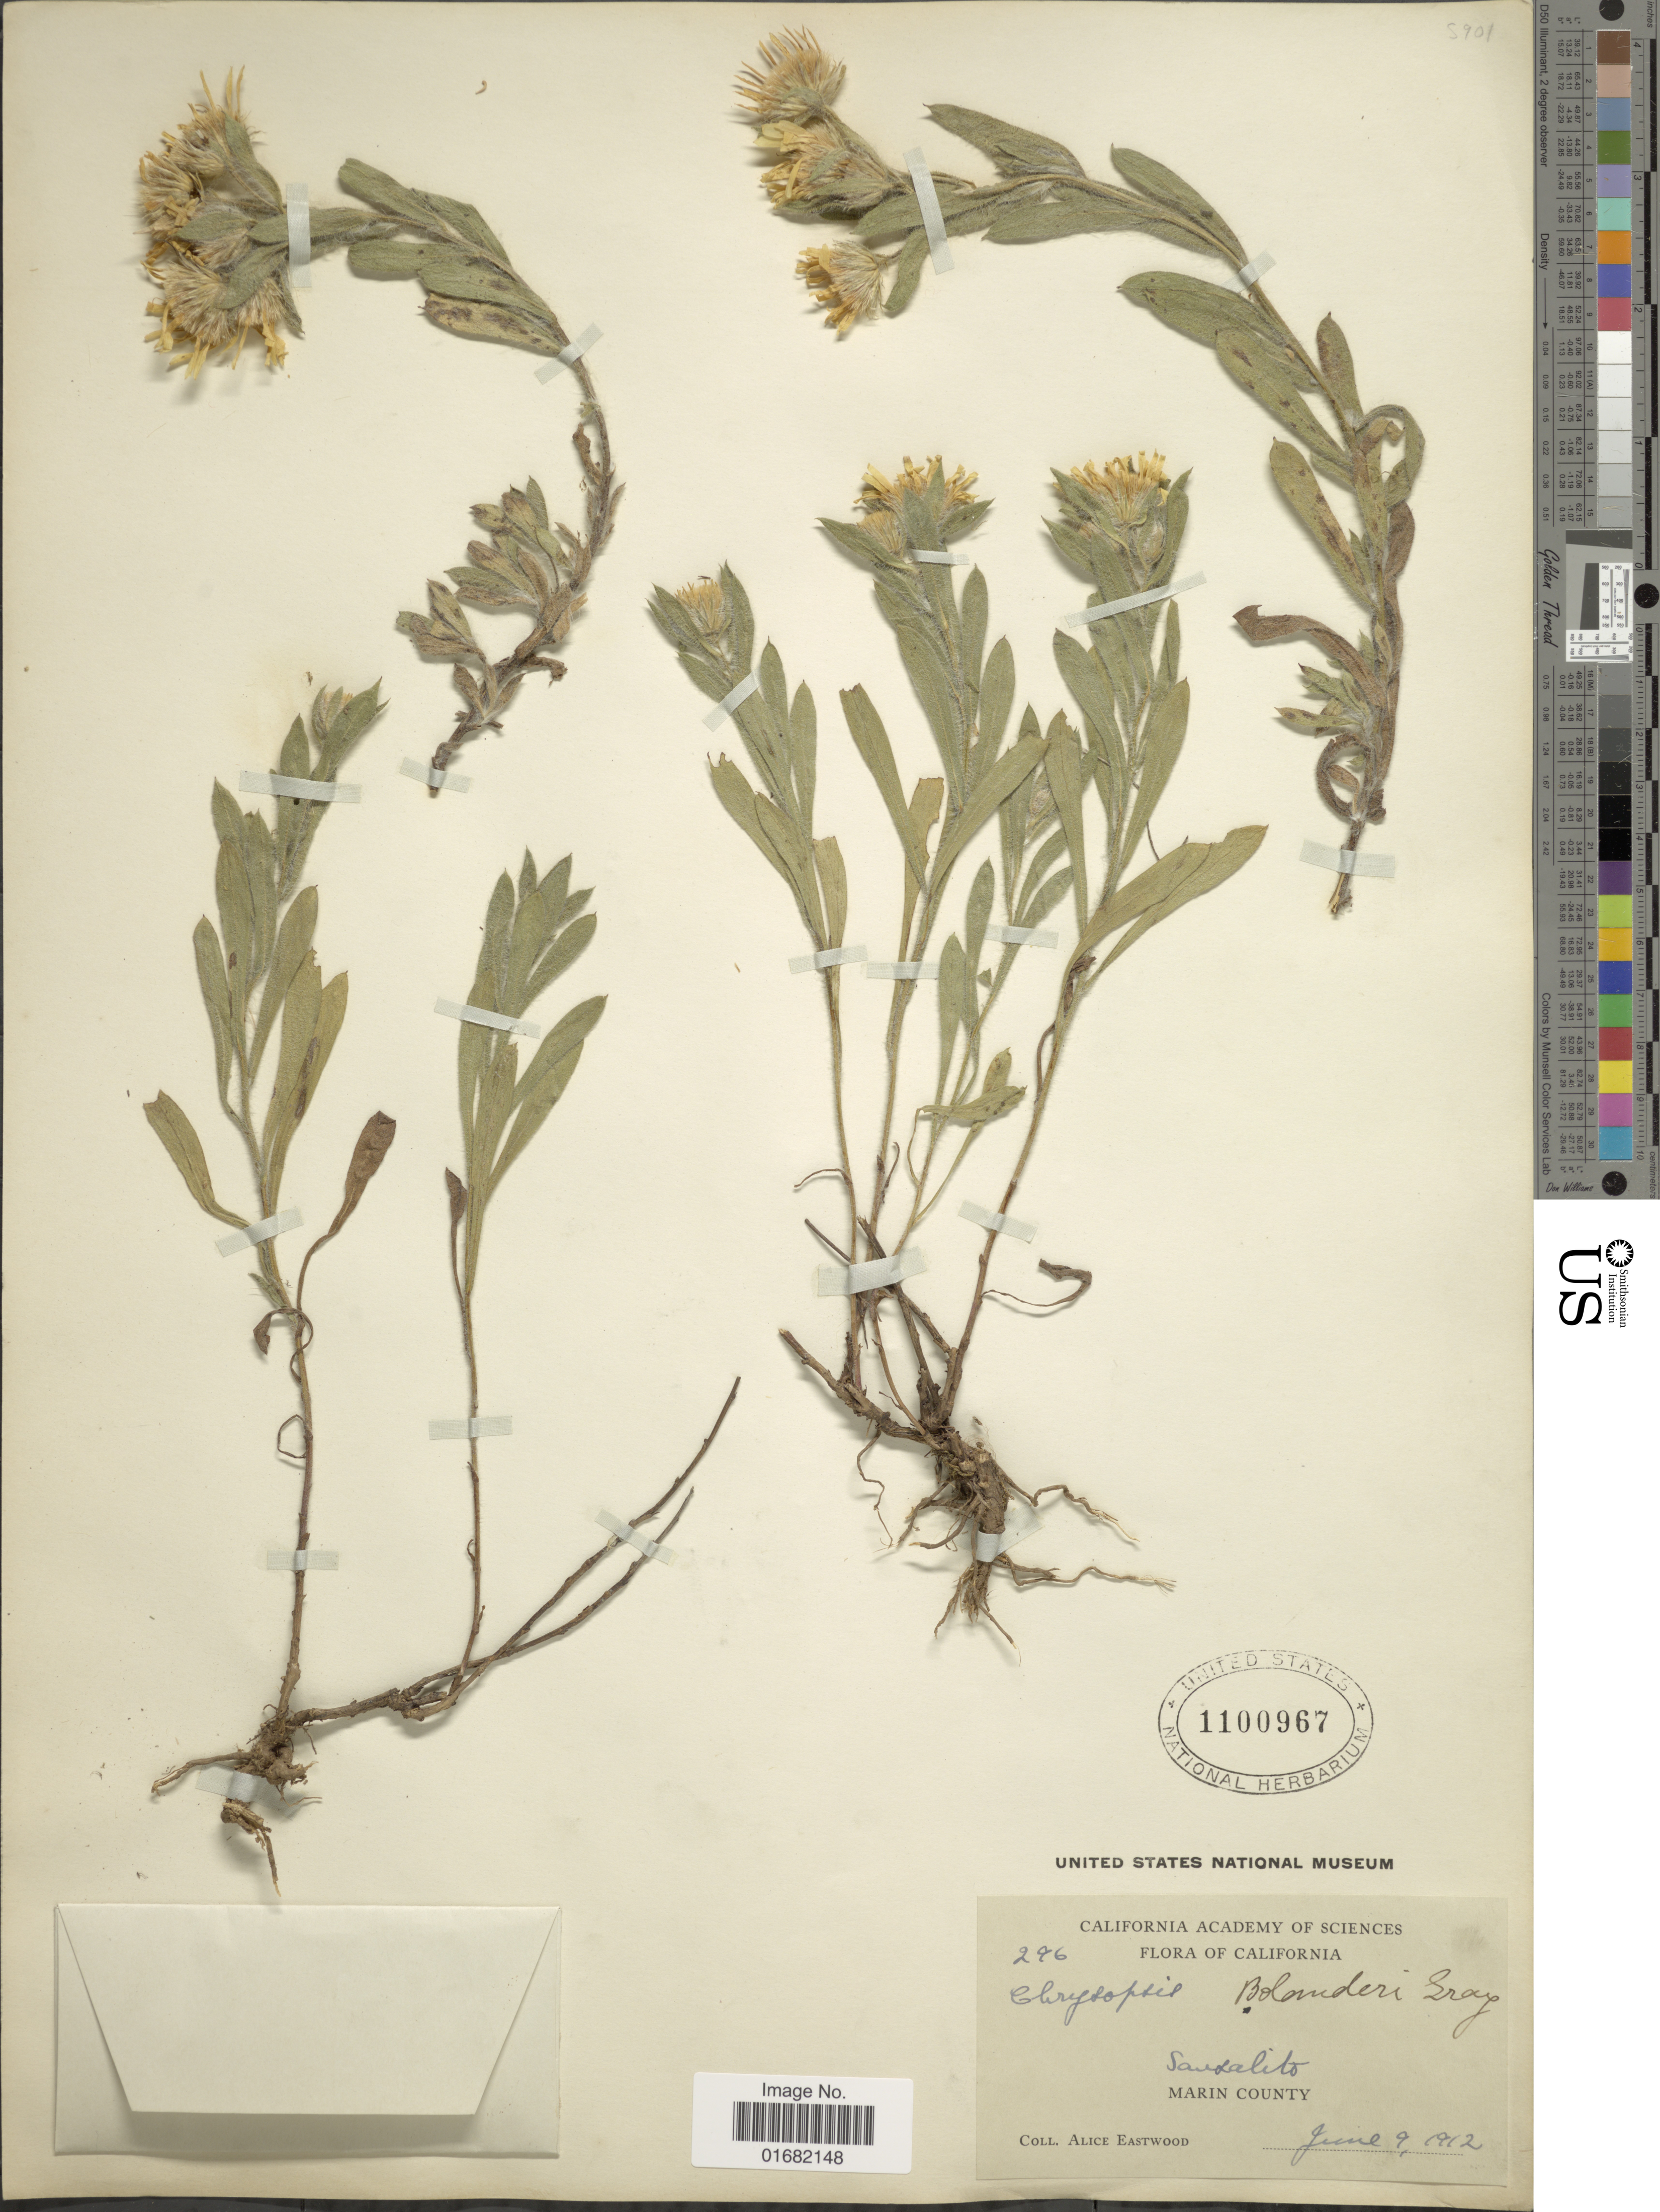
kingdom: Plantae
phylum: Tracheophyta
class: Magnoliopsida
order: Asterales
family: Asteraceae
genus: Heterotheca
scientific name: Heterotheca bolanderi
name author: (A. Gray) V.L. Harms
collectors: A. Eastwood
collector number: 296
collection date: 1912-06-09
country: United States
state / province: California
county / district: Marin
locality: Sausalito, Marin County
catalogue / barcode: US 1100967